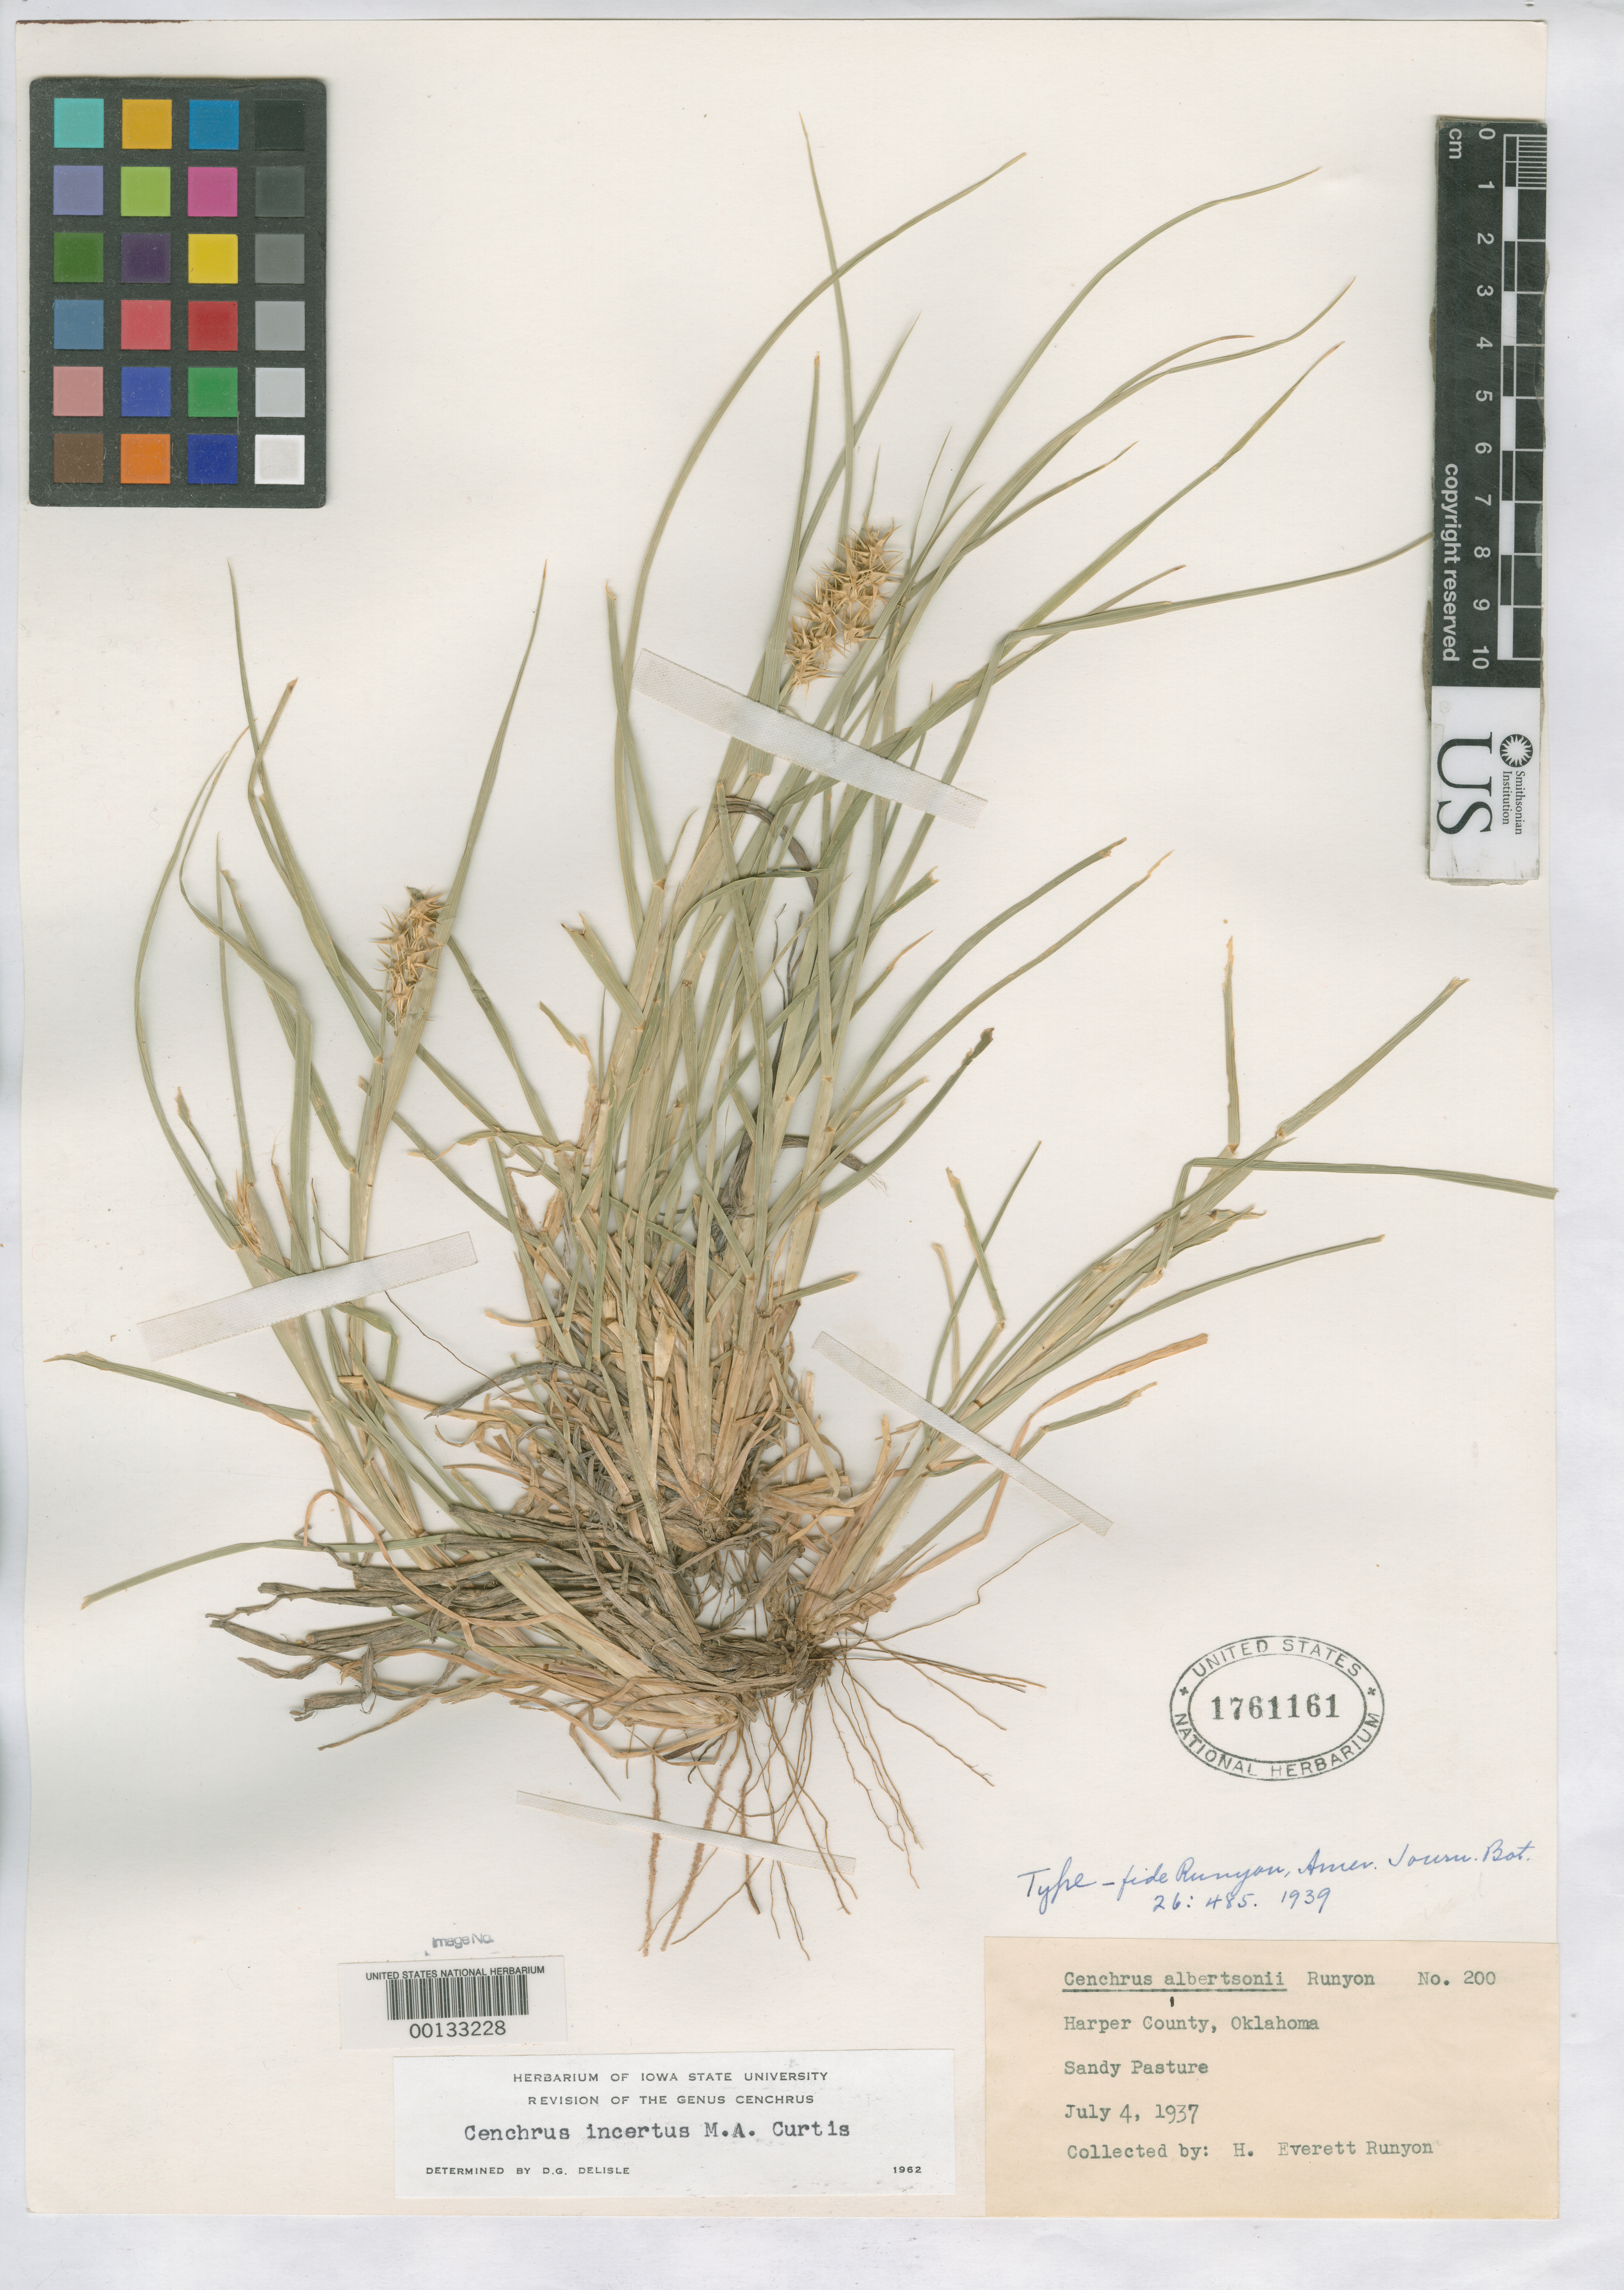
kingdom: Plantae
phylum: Tracheophyta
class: Liliopsida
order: Poales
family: Poaceae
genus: Cenchrus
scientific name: Cenchrus albertsonii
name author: Runyon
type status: Holotype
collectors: H. E. Runyon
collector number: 200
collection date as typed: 04 Jul 1937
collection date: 1937-07-04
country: United States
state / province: Oklahoma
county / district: Harper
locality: Woodward.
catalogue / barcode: US 1761161